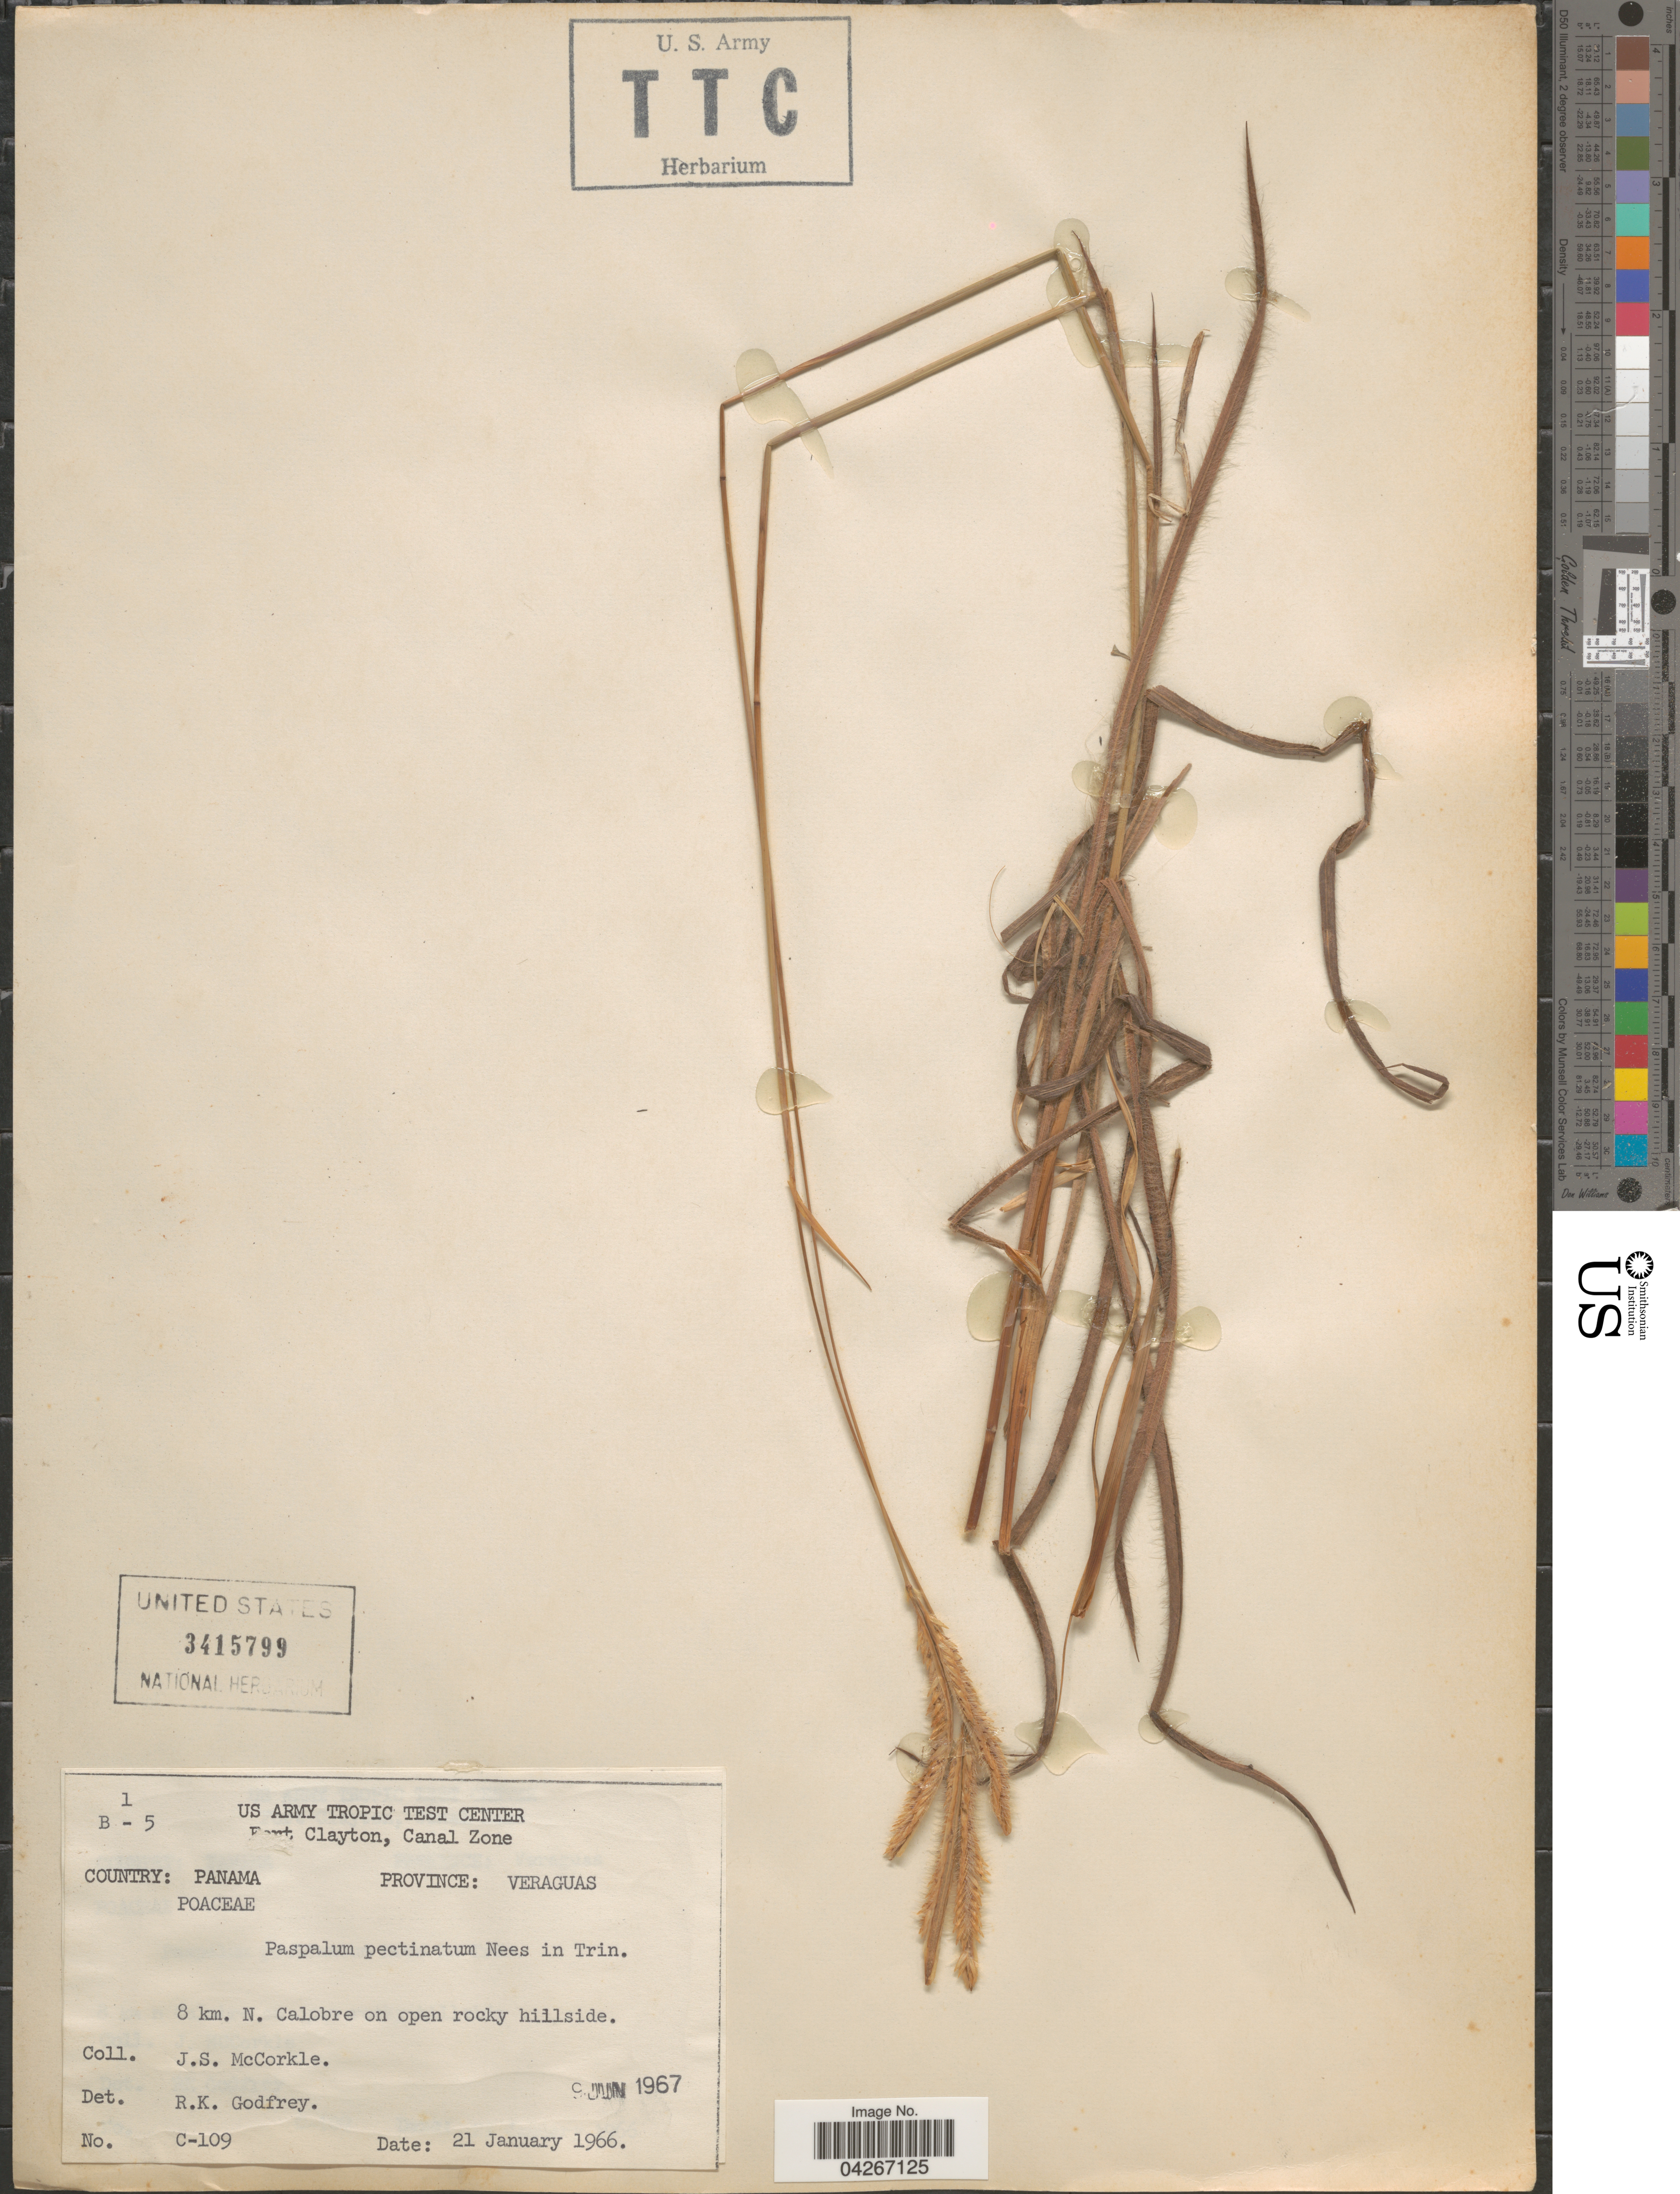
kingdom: Plantae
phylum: Tracheophyta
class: Liliopsida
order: Poales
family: Poaceae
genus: Paspalum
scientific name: Paspalum pectinatum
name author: Nees ex Trin.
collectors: J. McCorkle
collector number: C-109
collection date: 1966-01-21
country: Panama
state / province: Veraguas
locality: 8 km. N. Calobre on open rocky hillside.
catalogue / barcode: US 3415799